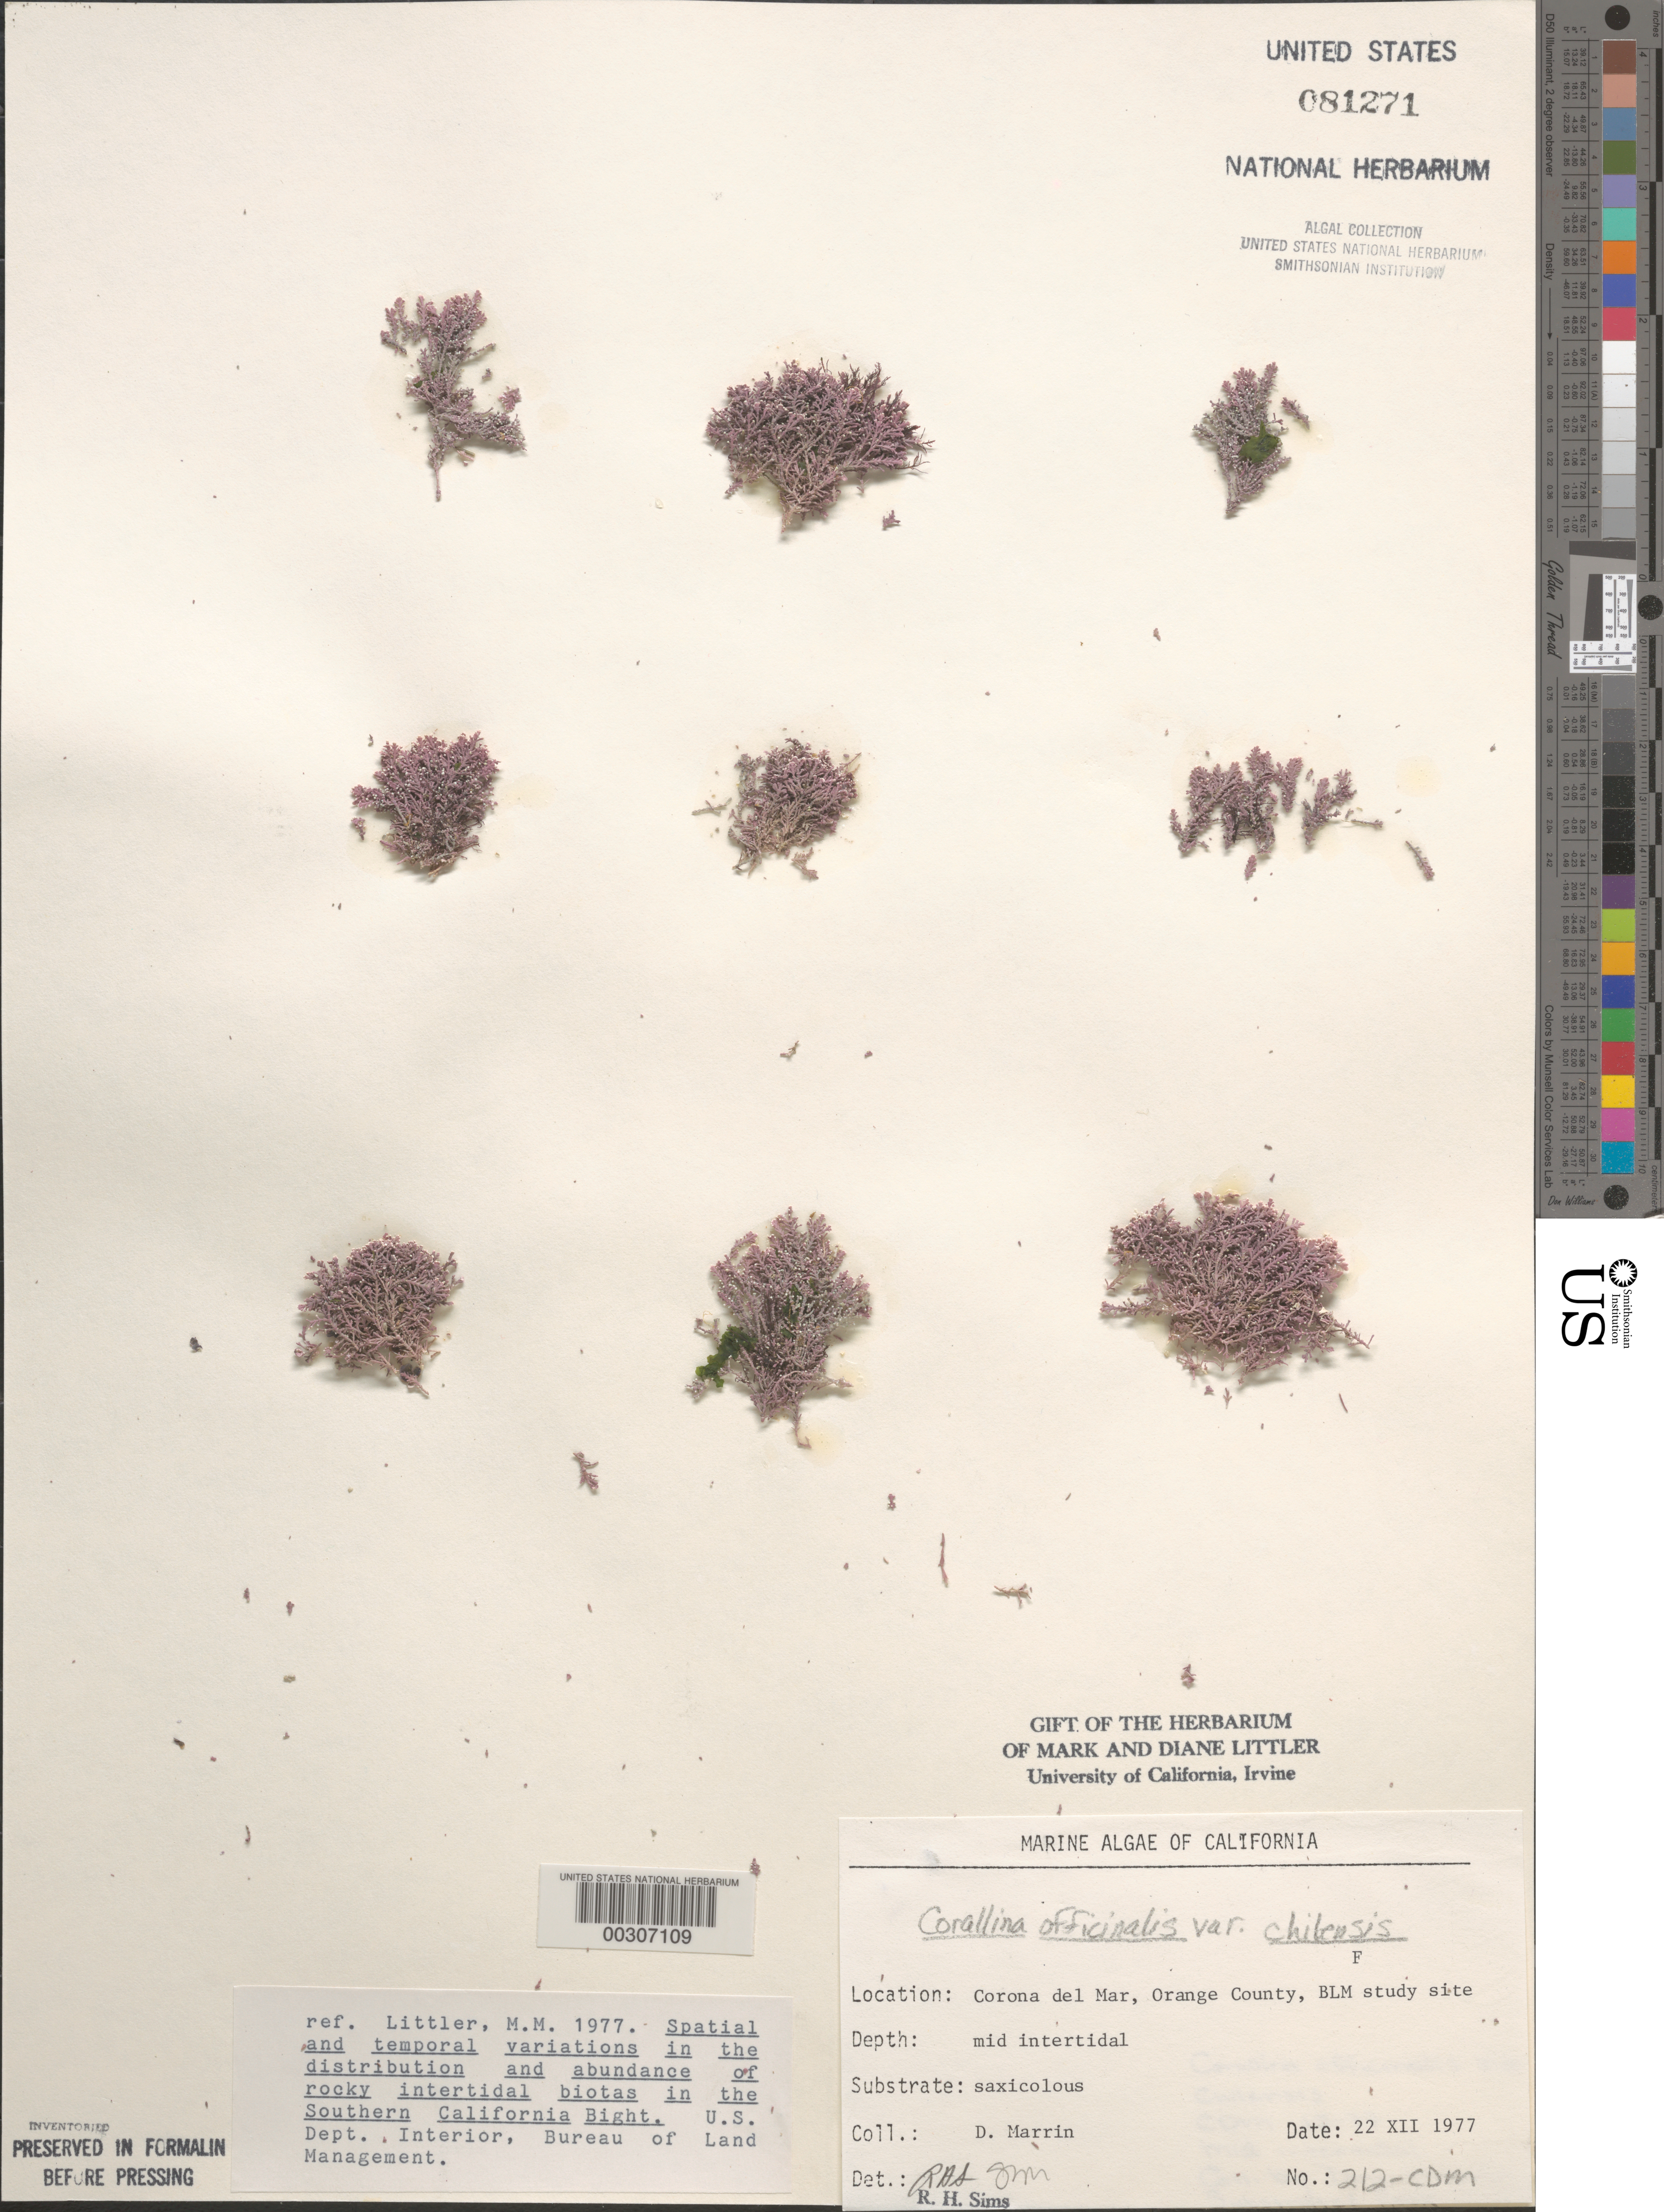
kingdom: Plantae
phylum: Rhodophyta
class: Florideophyceae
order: Corallinales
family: Corallinaceae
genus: Corallina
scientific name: Corallina officinalis var. chilensis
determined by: Sims, Robert H.; Murray, S. N.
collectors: D. Marrin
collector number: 212-CDM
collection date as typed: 22 Dec 1977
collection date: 1977-12-22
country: United States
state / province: California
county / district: Orange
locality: Corona del Mar, mouth of Morning Canyon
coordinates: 33 35'14"N, 117 51'54"W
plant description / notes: BLM-SOCALBIGHT Rocky Intertidal Survey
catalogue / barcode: US 81271